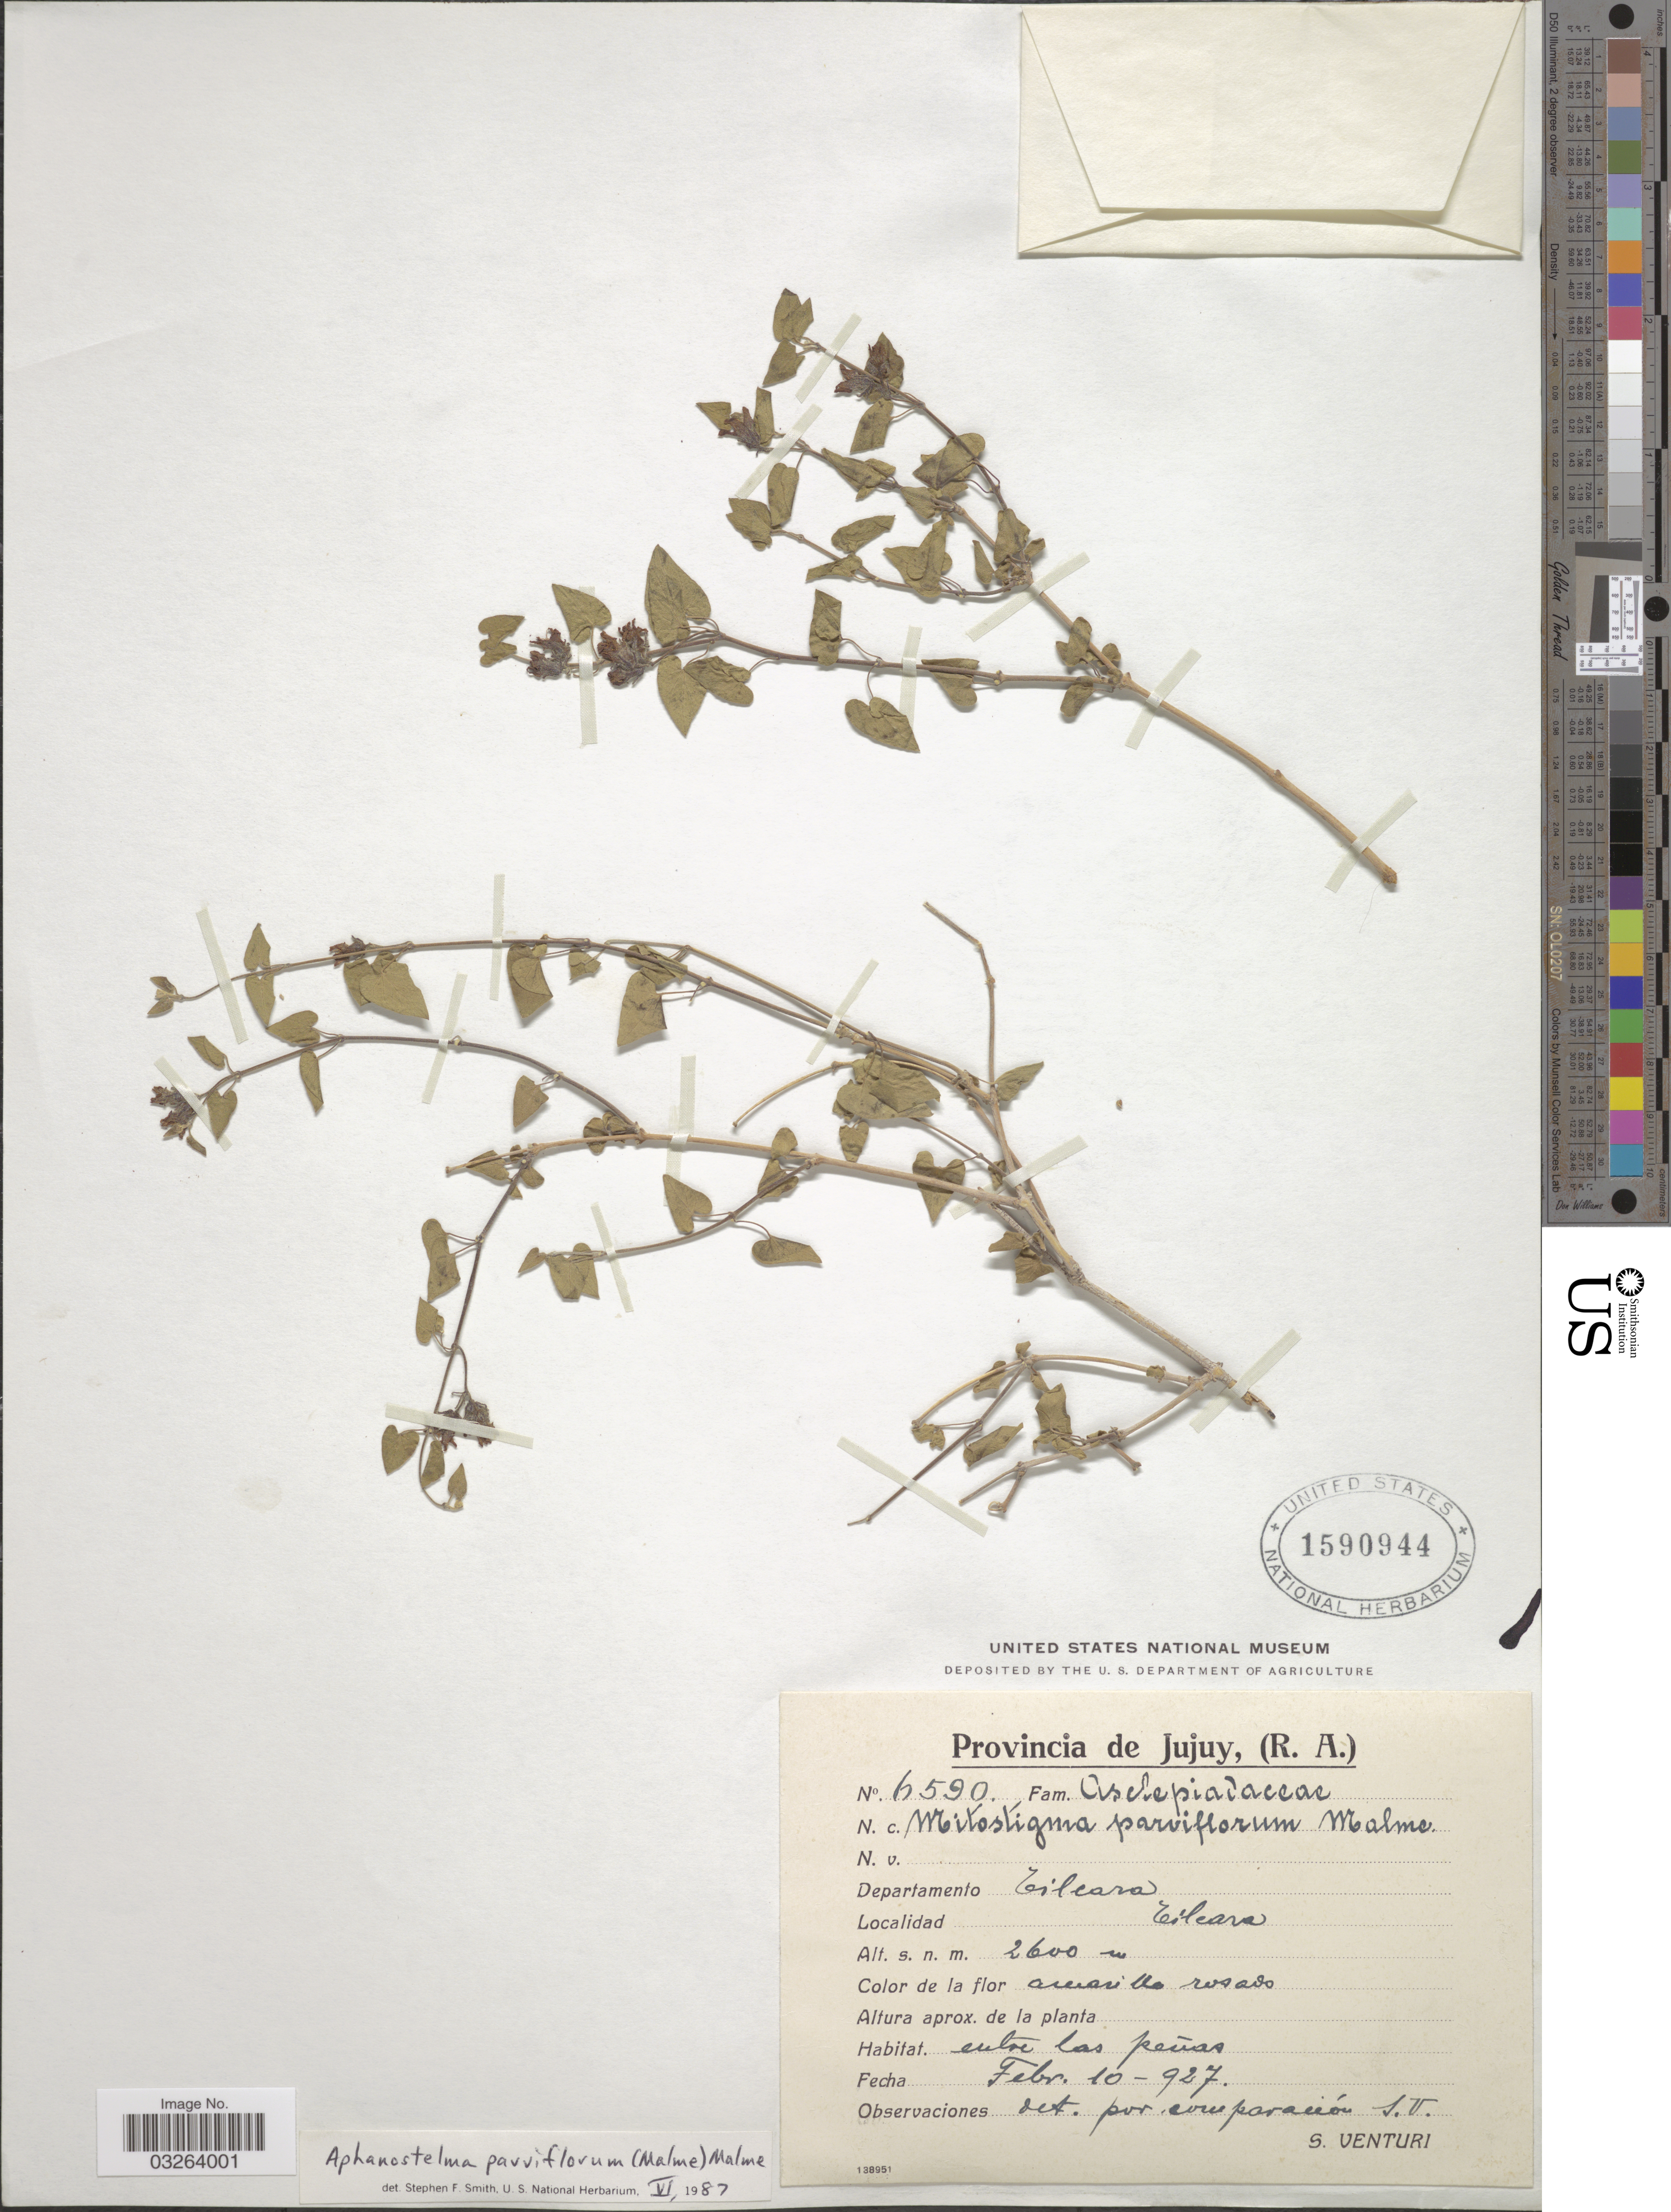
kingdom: Plantae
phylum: Tracheophyta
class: Magnoliopsida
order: Gentianales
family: Apocynaceae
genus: Aphanostelma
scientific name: Aphanostelma parviflorum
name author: (Malme) Malme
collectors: S. Venturi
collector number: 6590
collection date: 1927-02-10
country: Argentina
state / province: Jujuy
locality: Departamento Tileara. Tileara.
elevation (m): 2600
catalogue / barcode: US 1590944